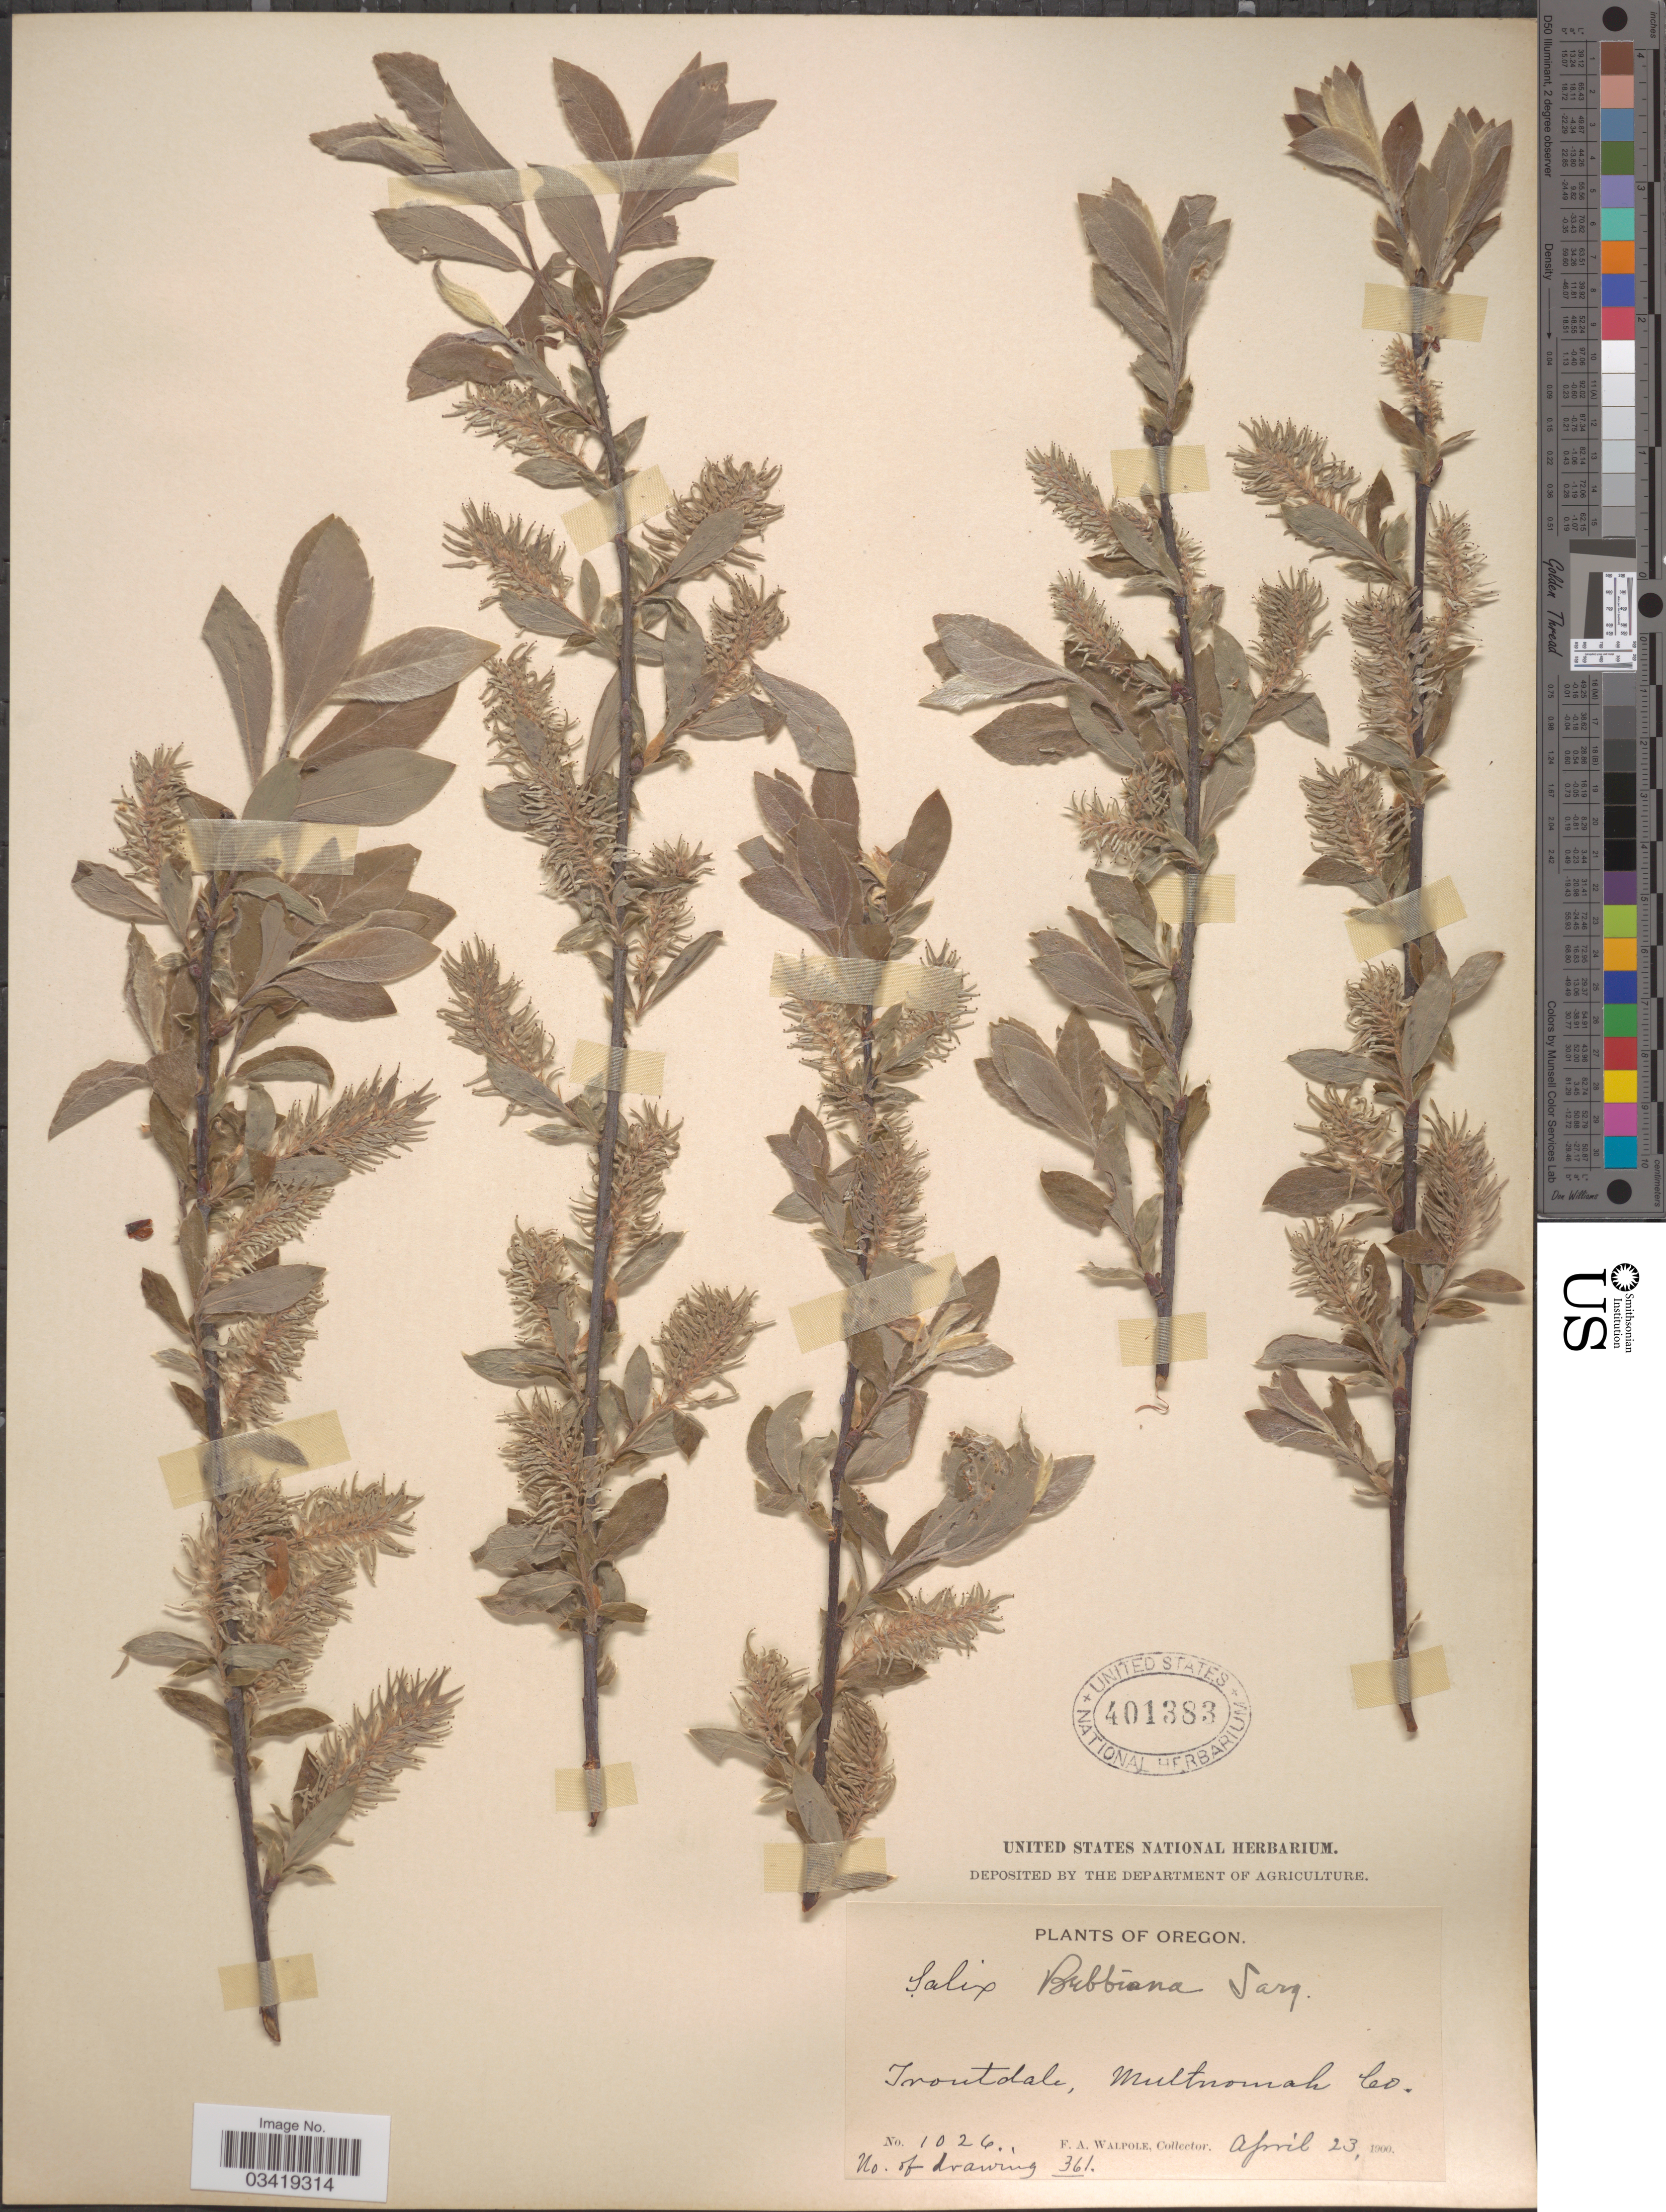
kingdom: Plantae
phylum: Tracheophyta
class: Magnoliopsida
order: Malpighiales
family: Salicaceae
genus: Salix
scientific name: Salix bebbiana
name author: Sarg.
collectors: F. Walpole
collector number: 1026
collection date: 1900-04-23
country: United States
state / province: Oregon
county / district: Multnomah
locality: Troutdale, Multnomah Co.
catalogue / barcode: US 401383